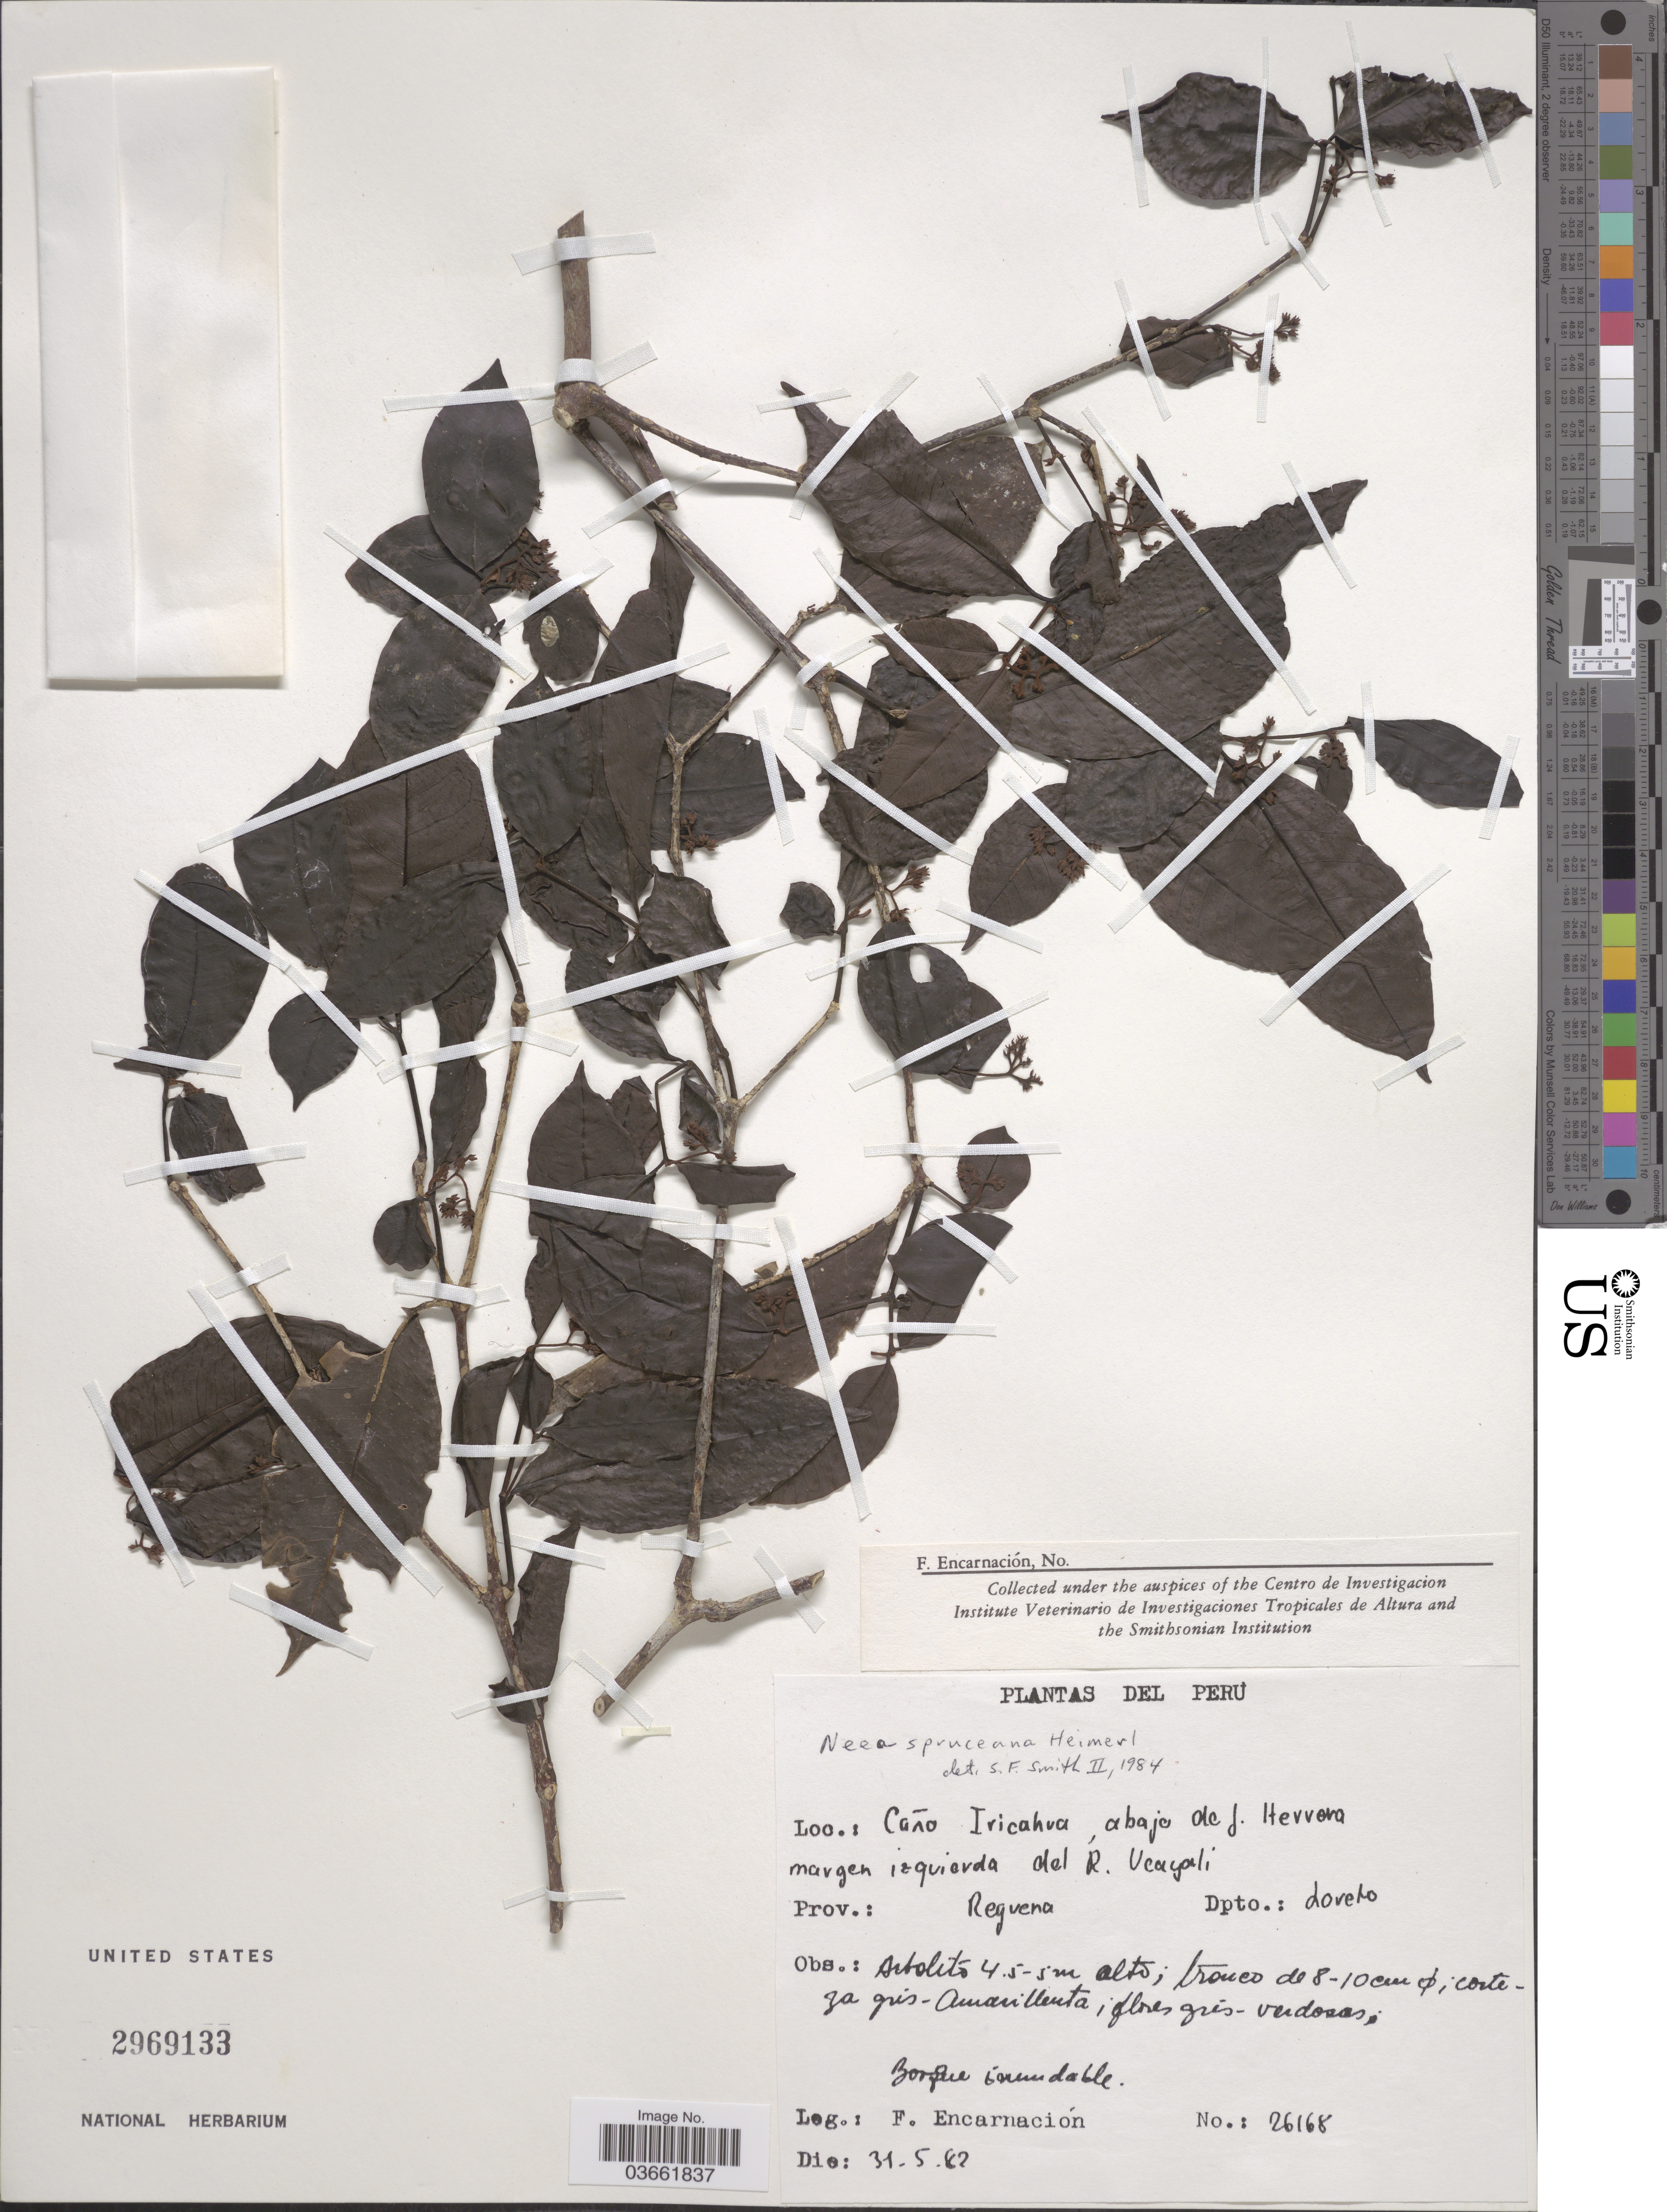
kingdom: Plantae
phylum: Tracheophyta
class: Magnoliopsida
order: Caryophyllales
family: Nyctaginaceae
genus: Neea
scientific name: Neea spruceana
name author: Heimerl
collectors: F. Encarnación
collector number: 26168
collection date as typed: Transcribed d/m/y: 31/5/82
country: Peru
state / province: Loreto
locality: Caño Iricahua abajo de J. Herrera margen izquierda del R. Ucayali, Prov. Requena, Dpto. Loreto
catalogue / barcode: US 2969133